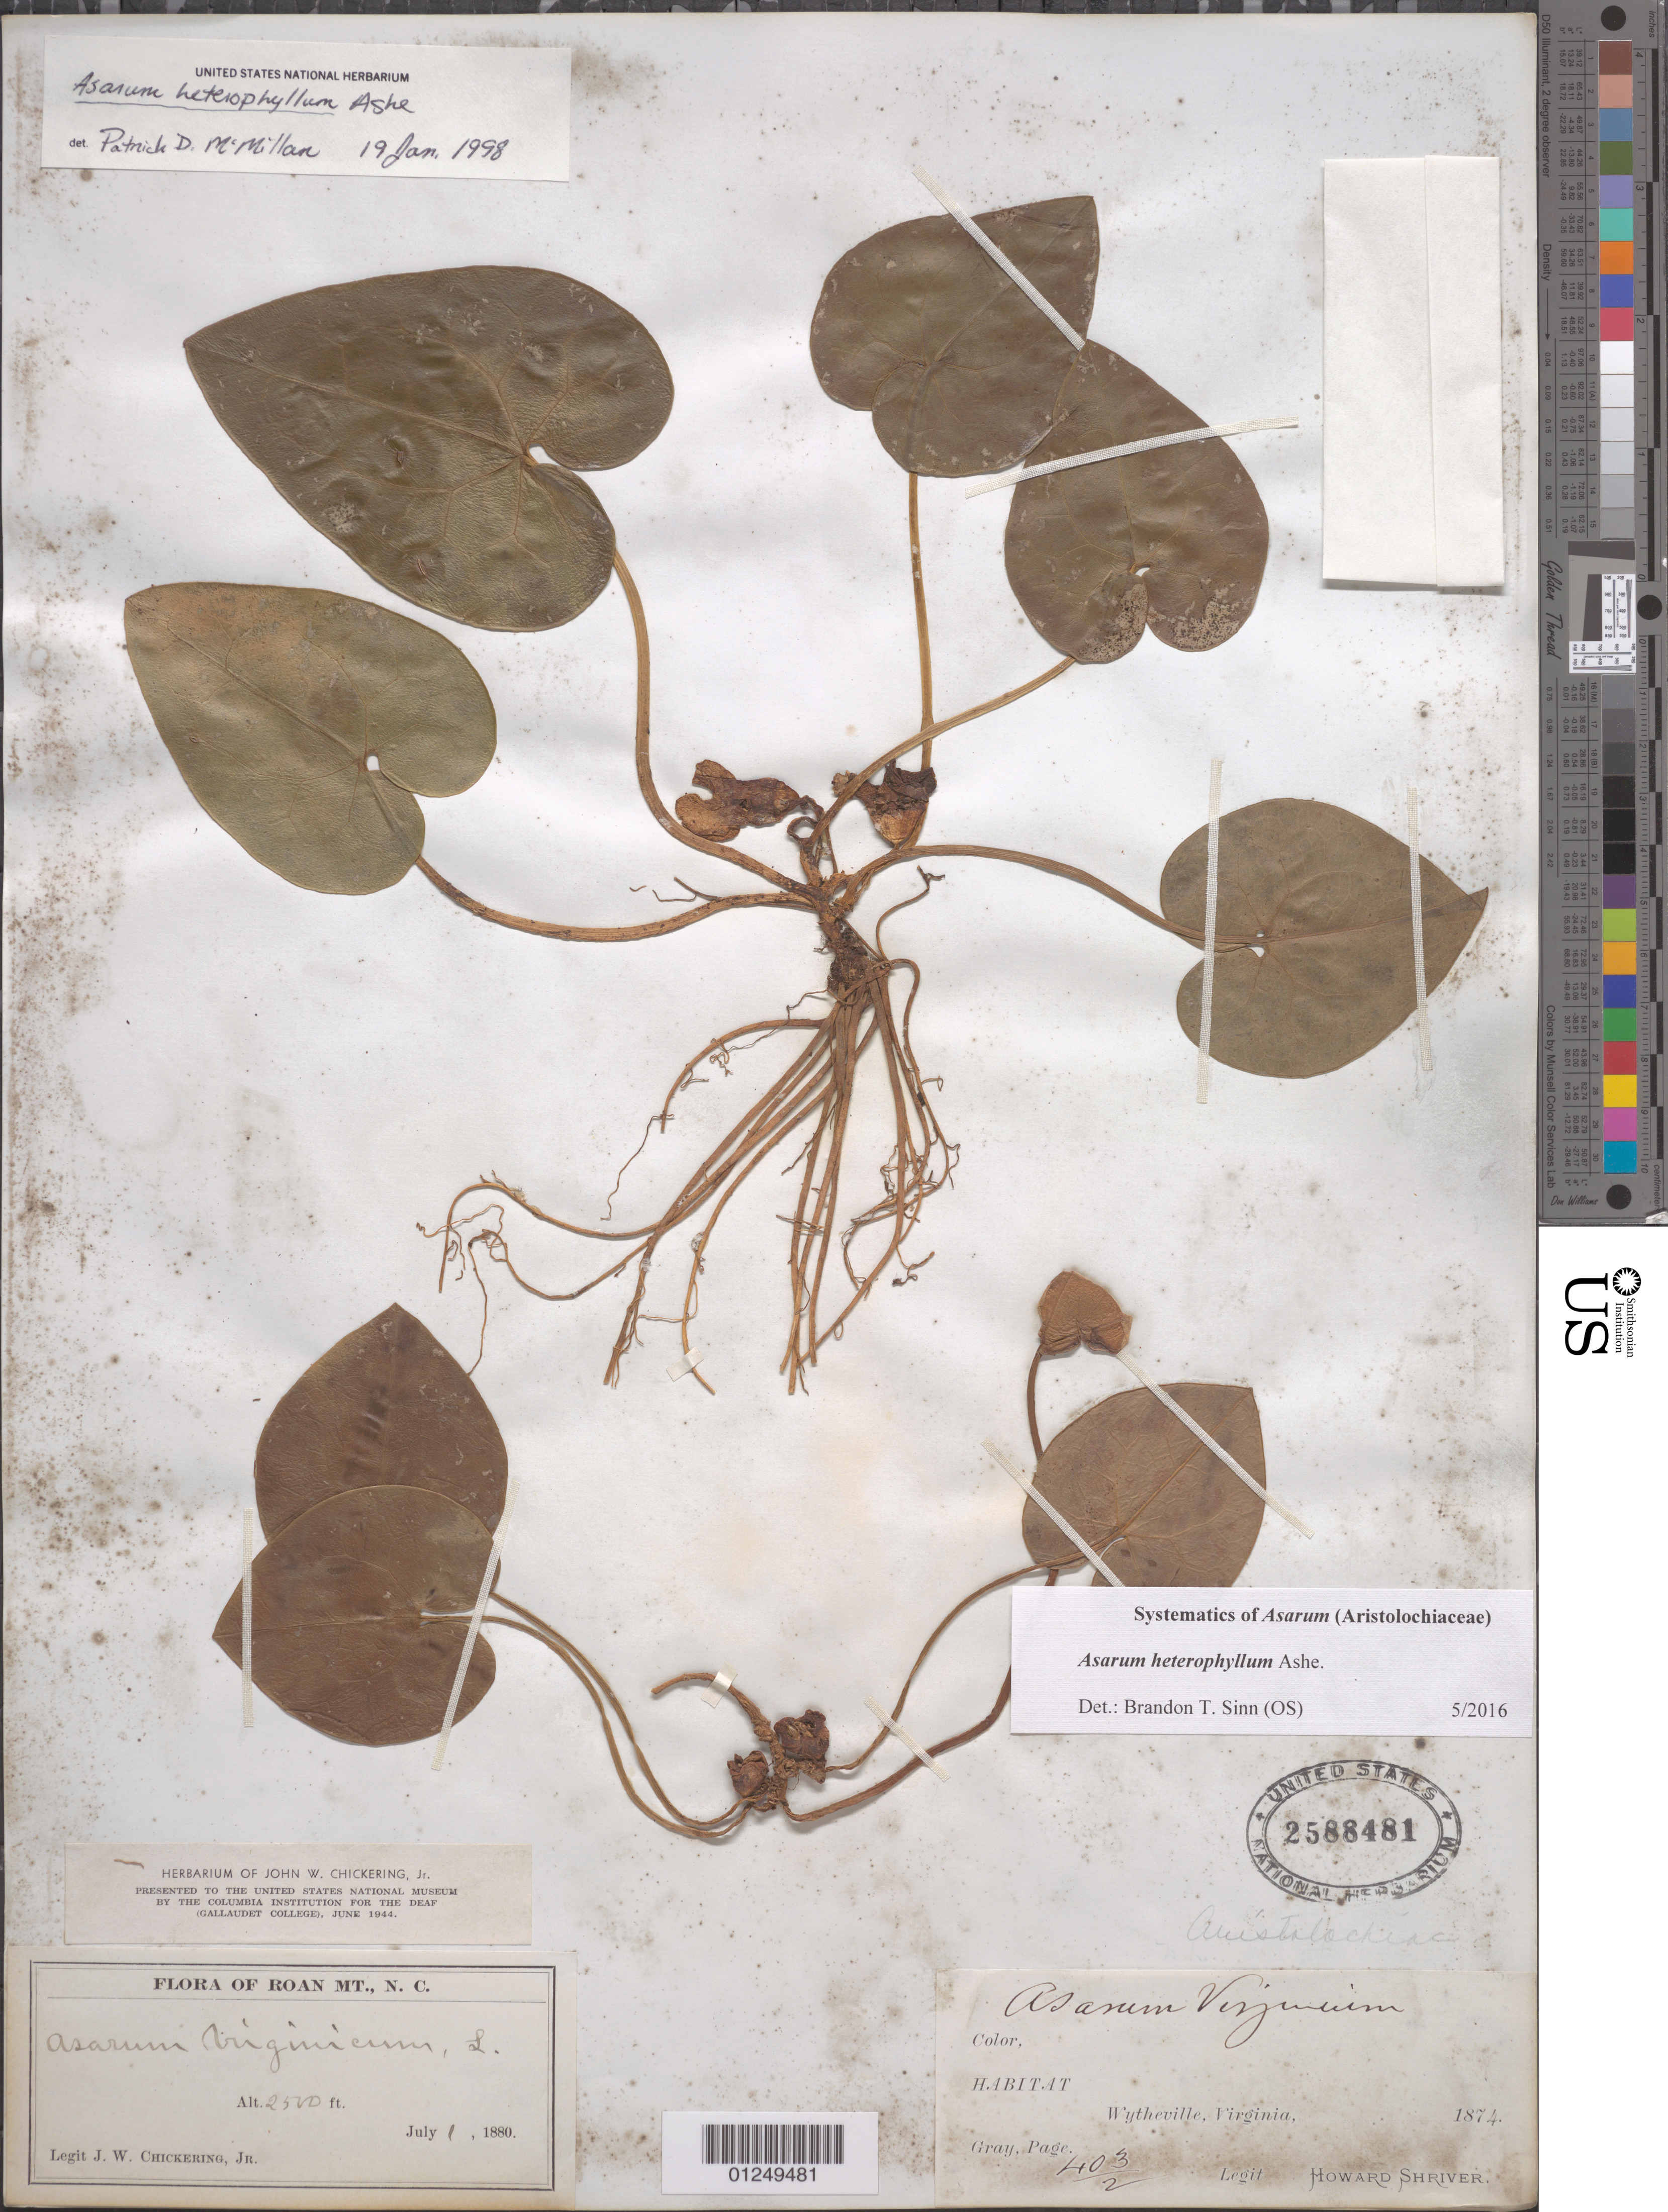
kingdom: Plantae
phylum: Tracheophyta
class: Magnoliopsida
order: Piperales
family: Aristolochiaceae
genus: Hexastylis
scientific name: Hexastylis heterophylla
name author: (Ashe) Small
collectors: H. Shriver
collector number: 403/2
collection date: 1874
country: United States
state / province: Virginia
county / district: Wythe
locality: Wytheville.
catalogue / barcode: US 2588481